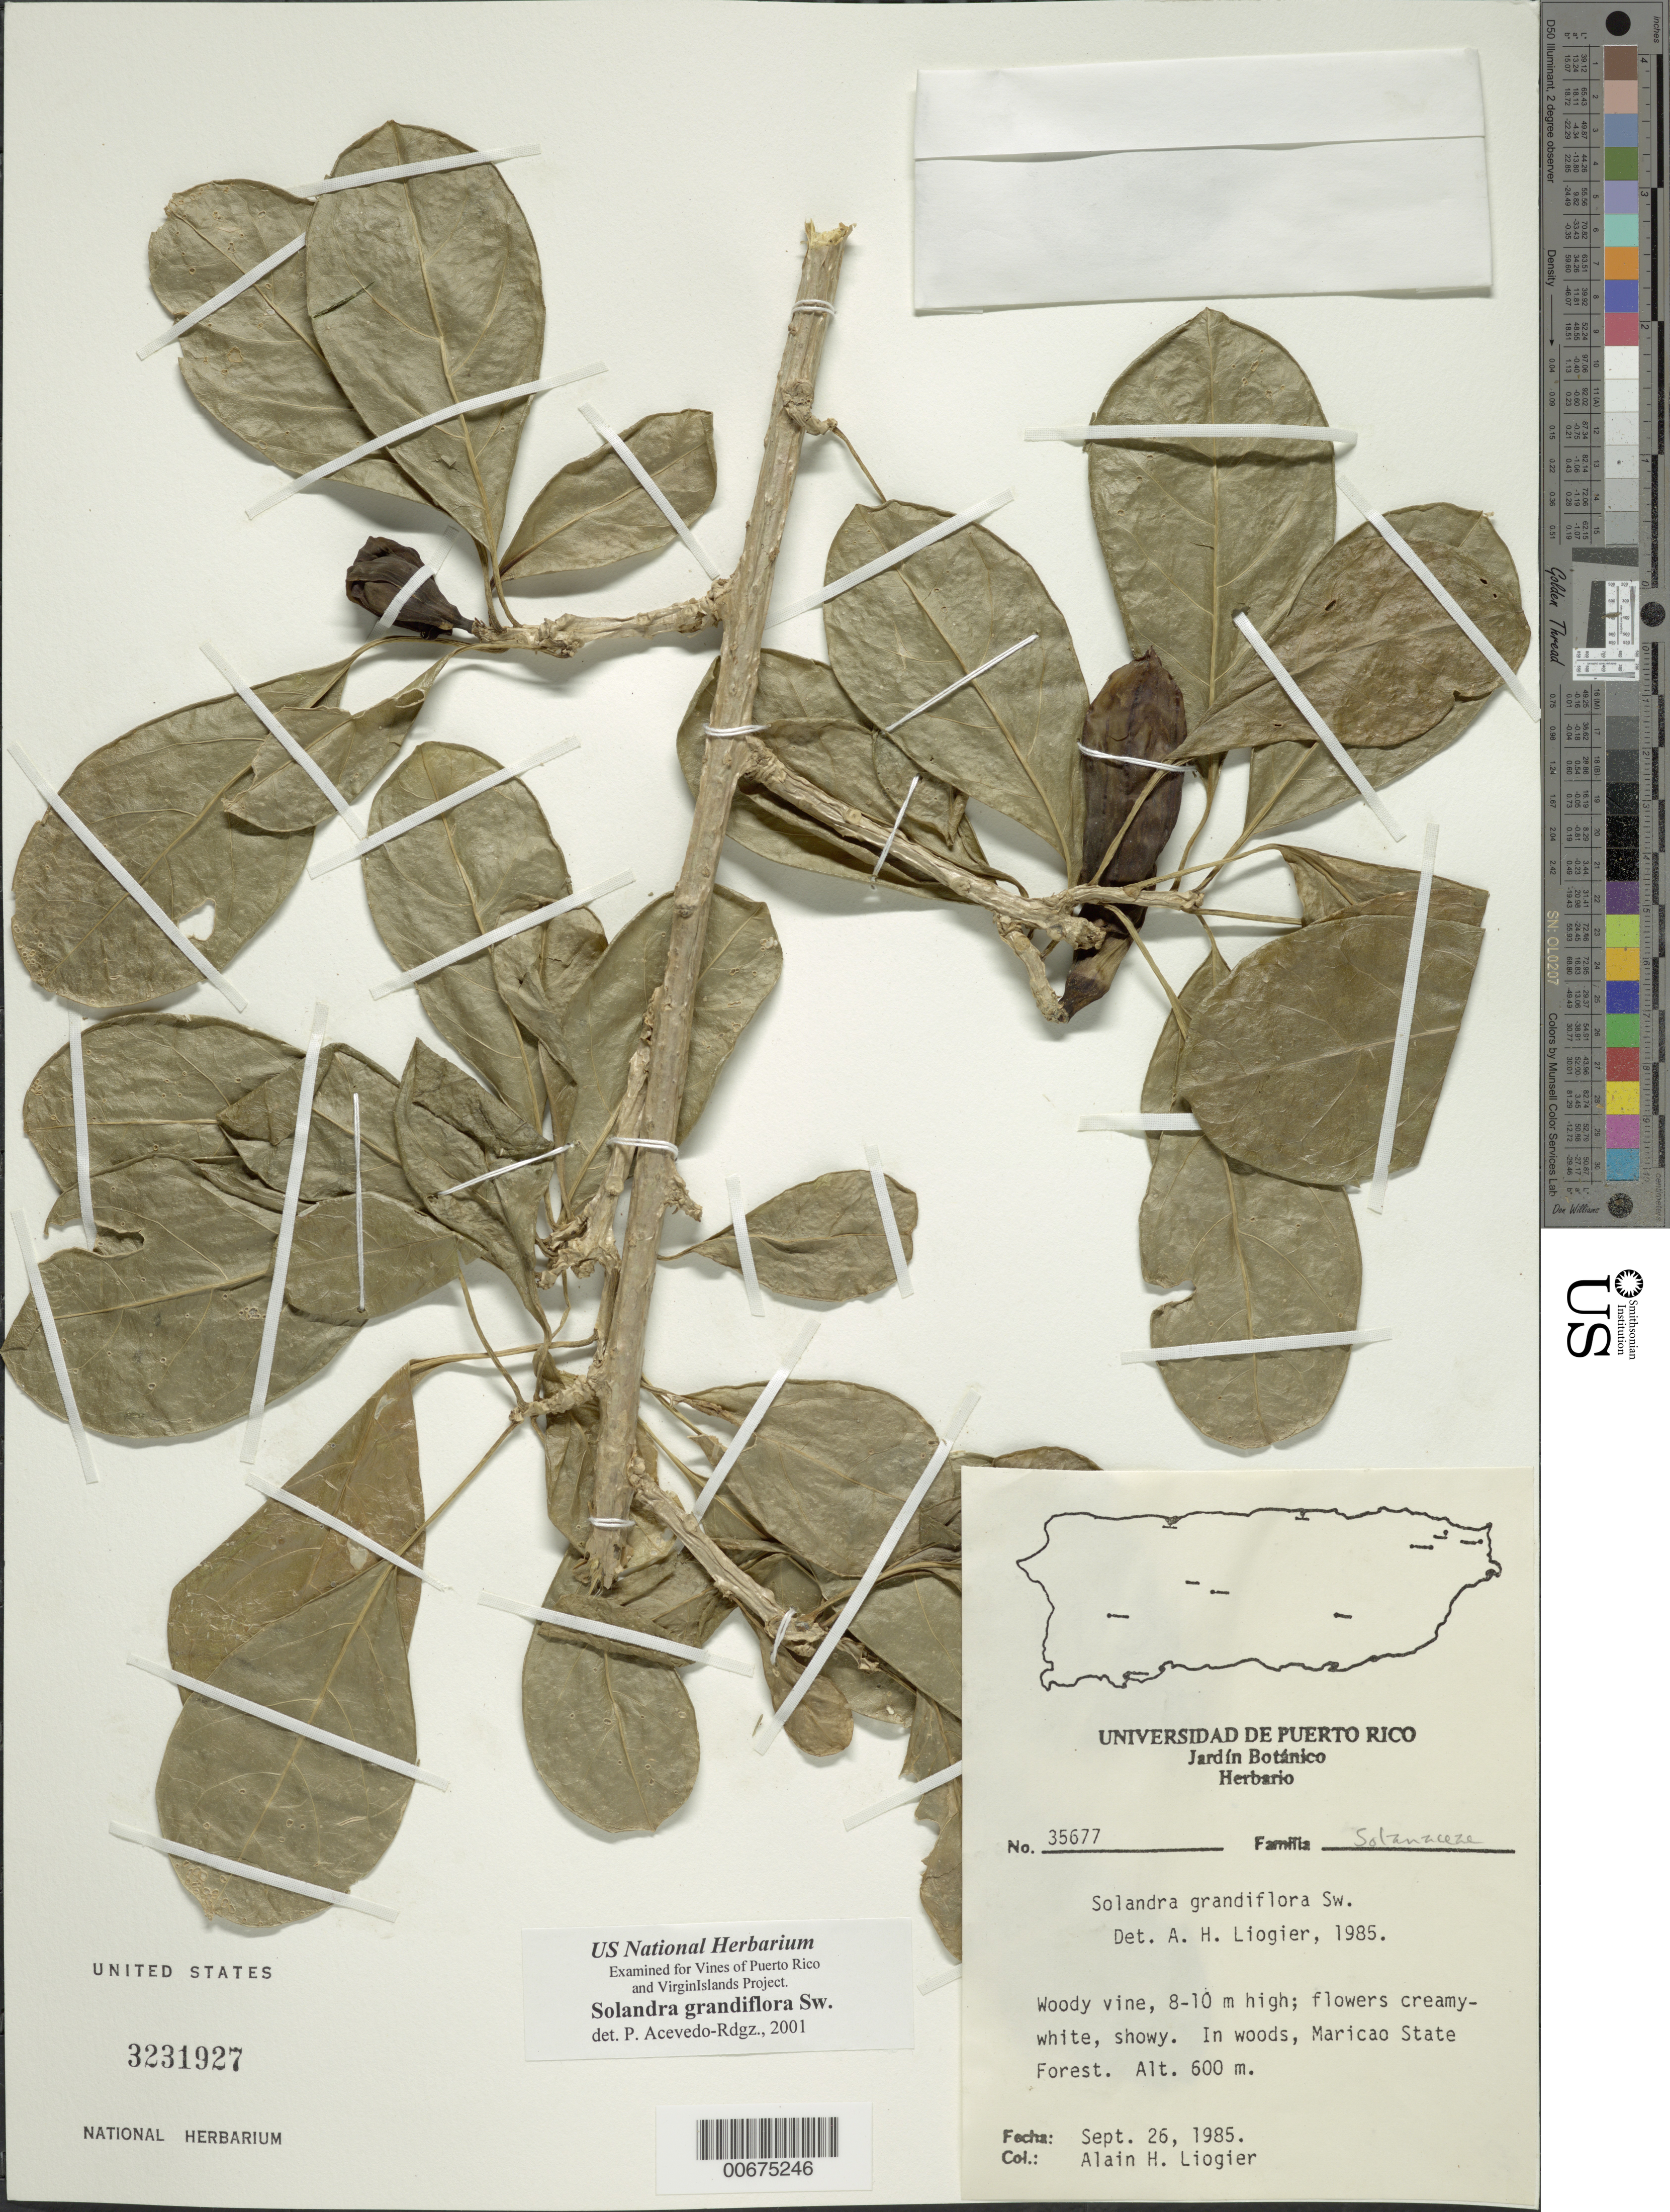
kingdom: Plantae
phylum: Tracheophyta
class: Magnoliopsida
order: Solanales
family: Solanaceae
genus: Solandra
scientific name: Solandra grandiflora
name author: Sw.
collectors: A. H. Liogier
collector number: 35677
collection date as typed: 26 Sep 1985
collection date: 1985-09-26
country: Puerto Rico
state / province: Maricao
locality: Maricao State Forest. In woods.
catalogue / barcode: US 3231927